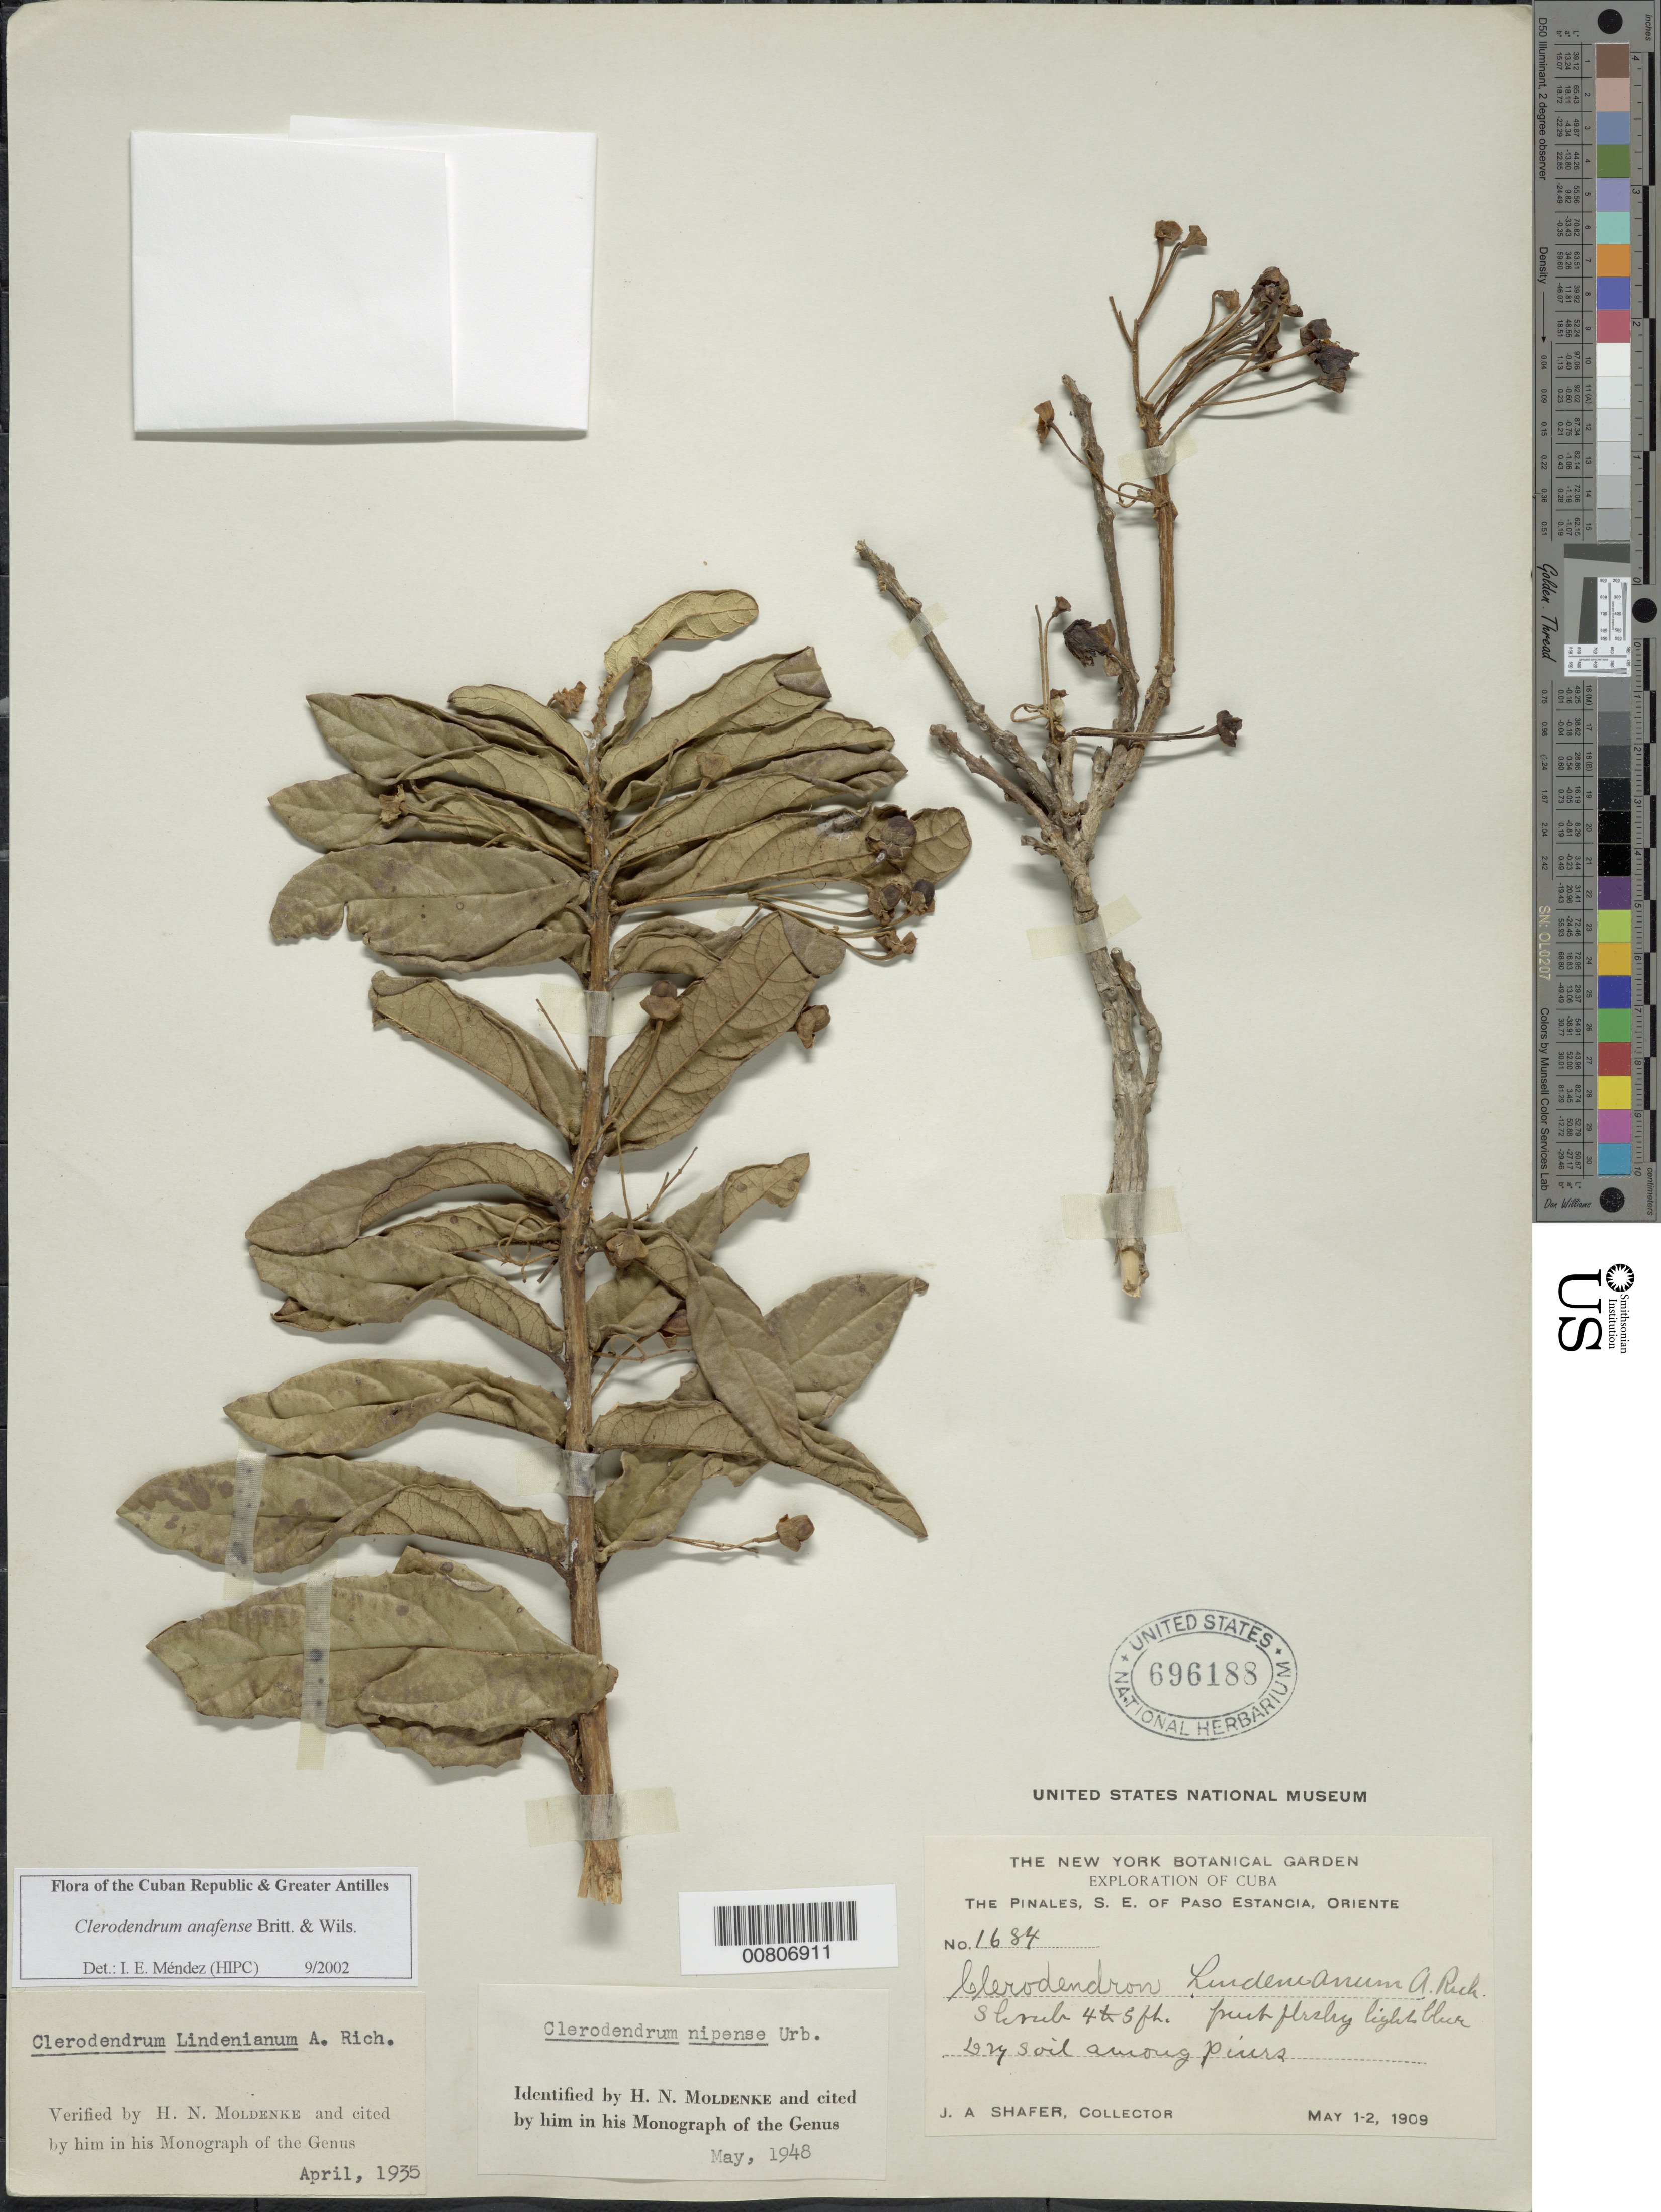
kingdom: Plantae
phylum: Tracheophyta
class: Magnoliopsida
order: Lamiales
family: Lamiaceae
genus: Clerodendrum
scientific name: Clerodendrum anafense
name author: Britton & P. Wilson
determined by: Méndez, Isidro E., (HIPC)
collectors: J. A. Shafer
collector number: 1684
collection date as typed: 01 May 1909 to 02 May 1909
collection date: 1909-05-01/1909-05-02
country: Cuba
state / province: Granma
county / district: Dry forest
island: Cuba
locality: Pinales, SE of Paso Estancia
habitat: Dry soil among pines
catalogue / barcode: US 696188